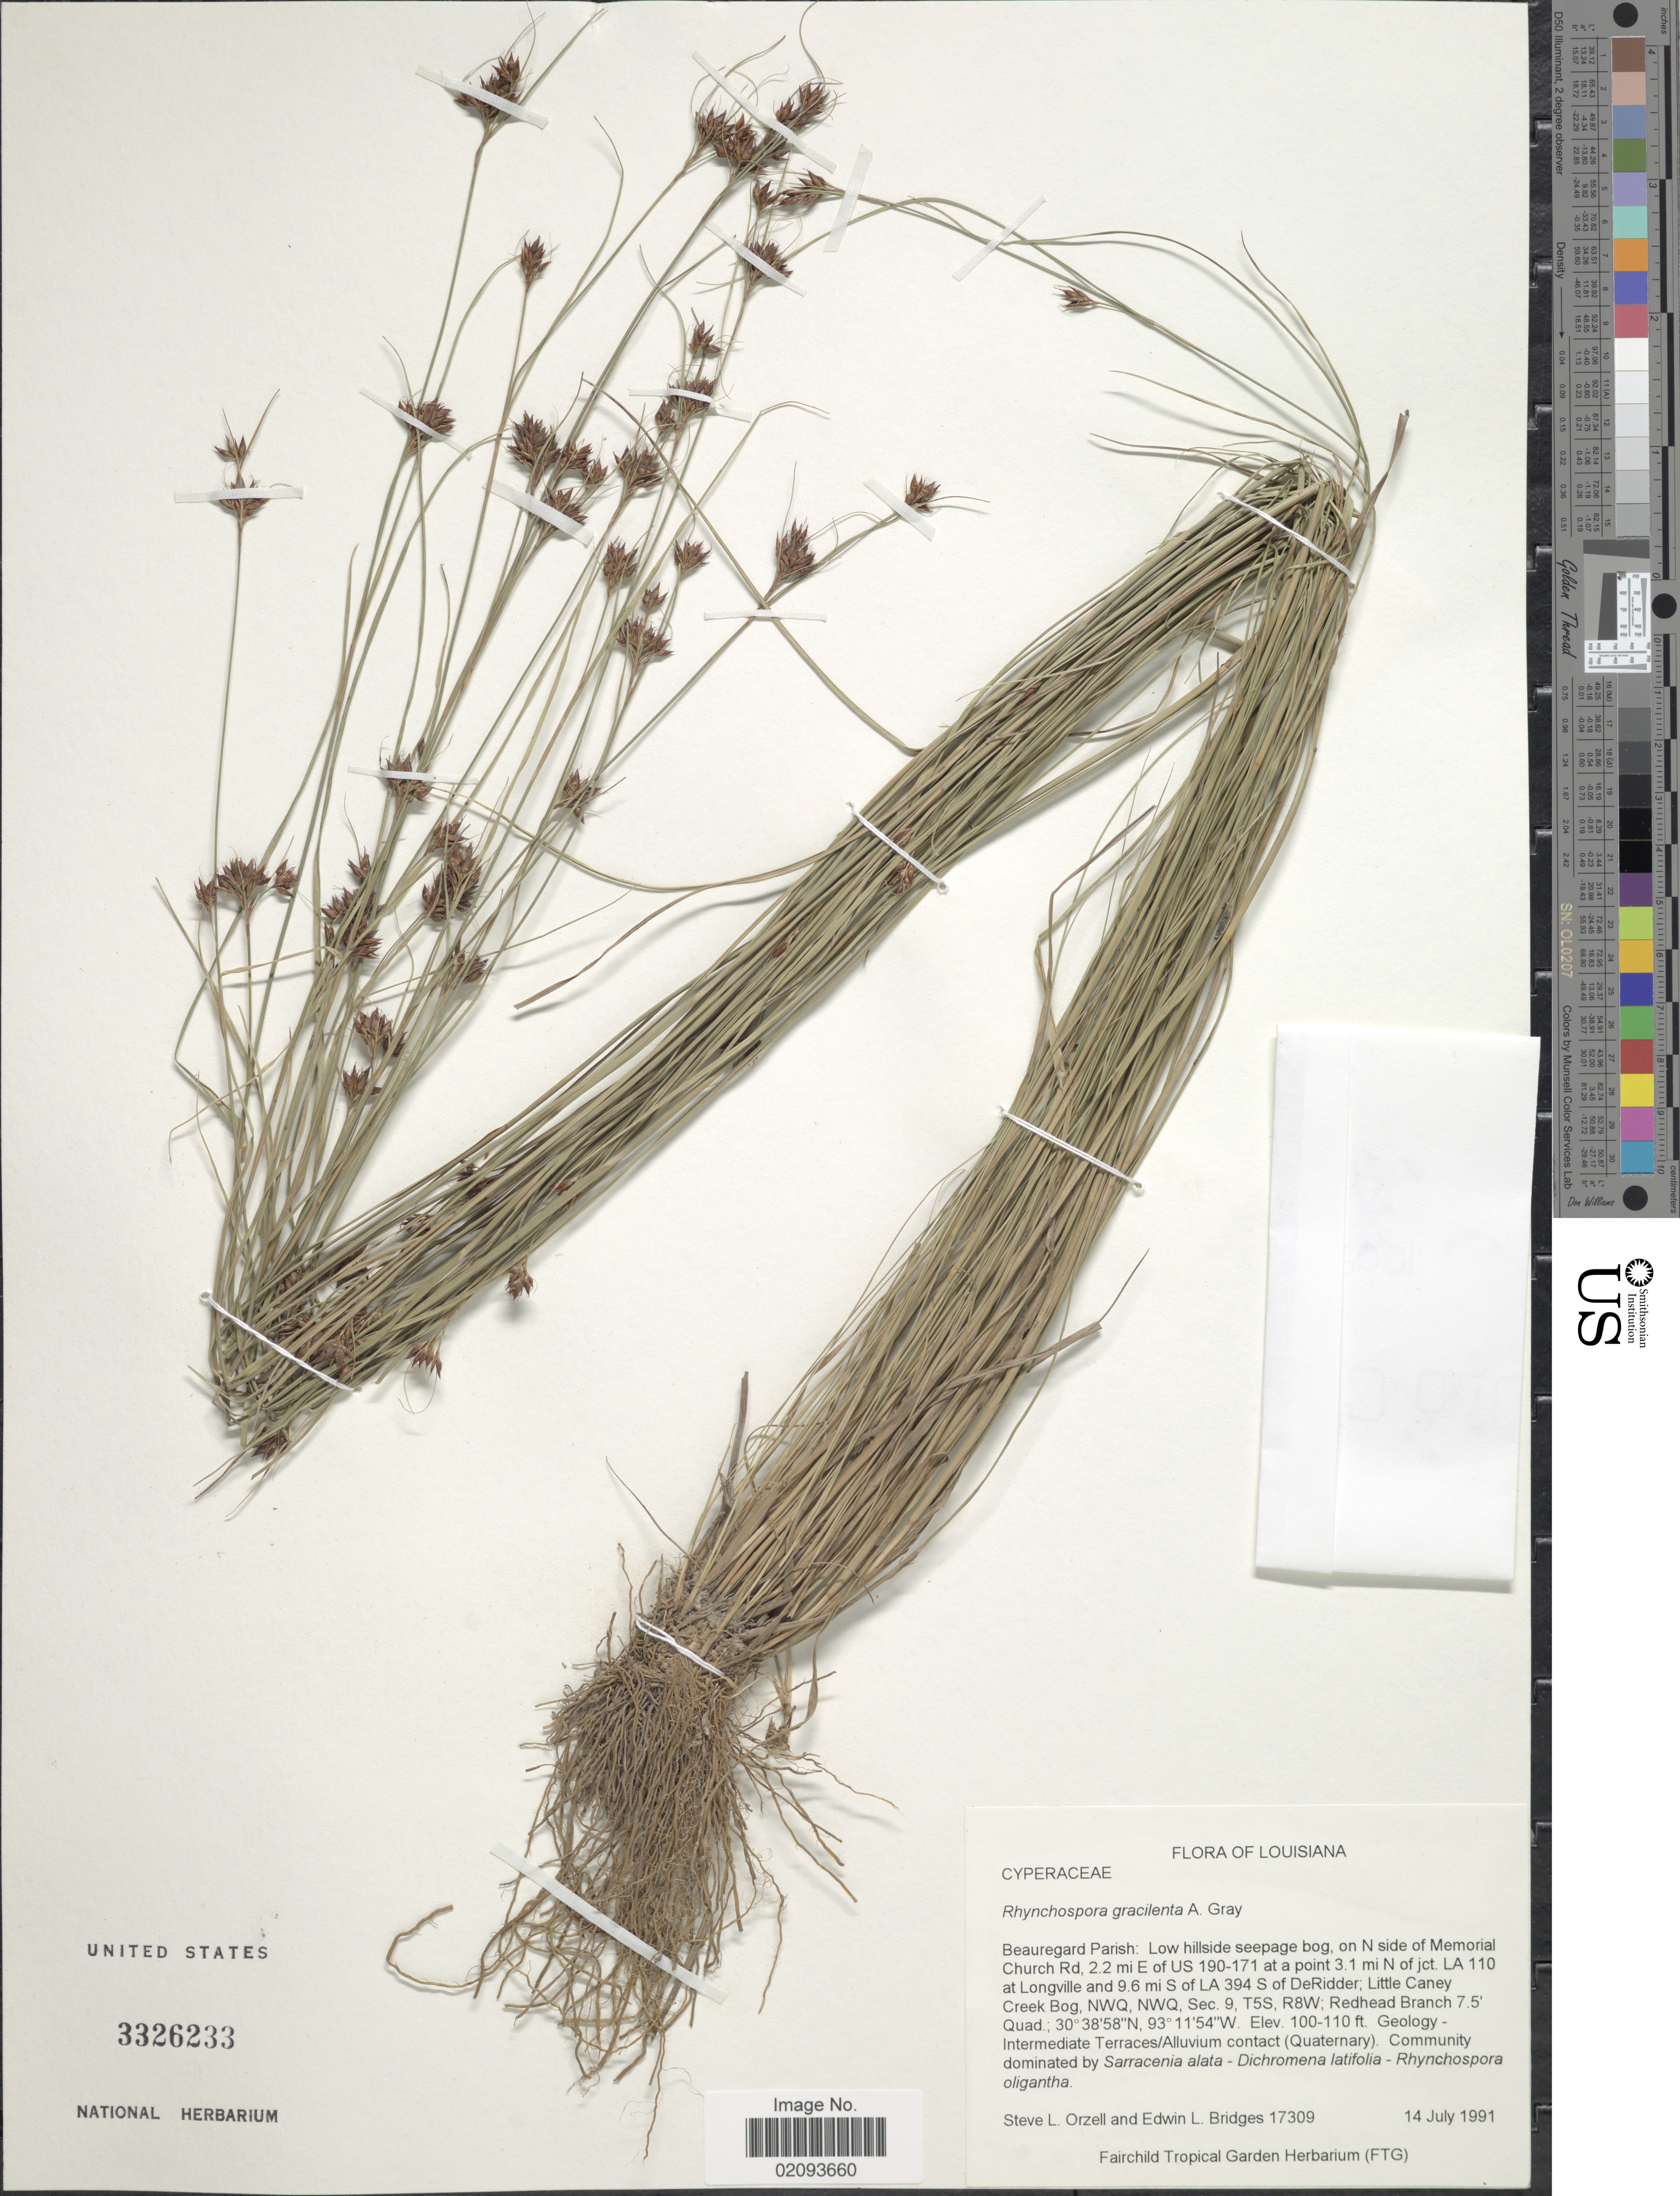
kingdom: Plantae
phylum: Tracheophyta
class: Liliopsida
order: Poales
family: Cyperaceae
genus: Rhynchospora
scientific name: Rhynchospora gracilenta A. Gray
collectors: S. Orzell & E. Bridges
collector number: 17309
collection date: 1991-07-14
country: United States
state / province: Louisiana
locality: Beauregard Parish: Low hillside seepage bog, on N side of Memorial Church Rd, 2.2 mi E of US 190-171 at a point 3.1 mi N of jct. LA 110 at Longville and 9.6 mi S of LA 394 S of DeRidder; Little Caney Creek Bog, NWQ, NWQ, Sec. 9, T5S, R8W; Redhead Branch 7.5' Quad.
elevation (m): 30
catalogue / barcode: US 3326233